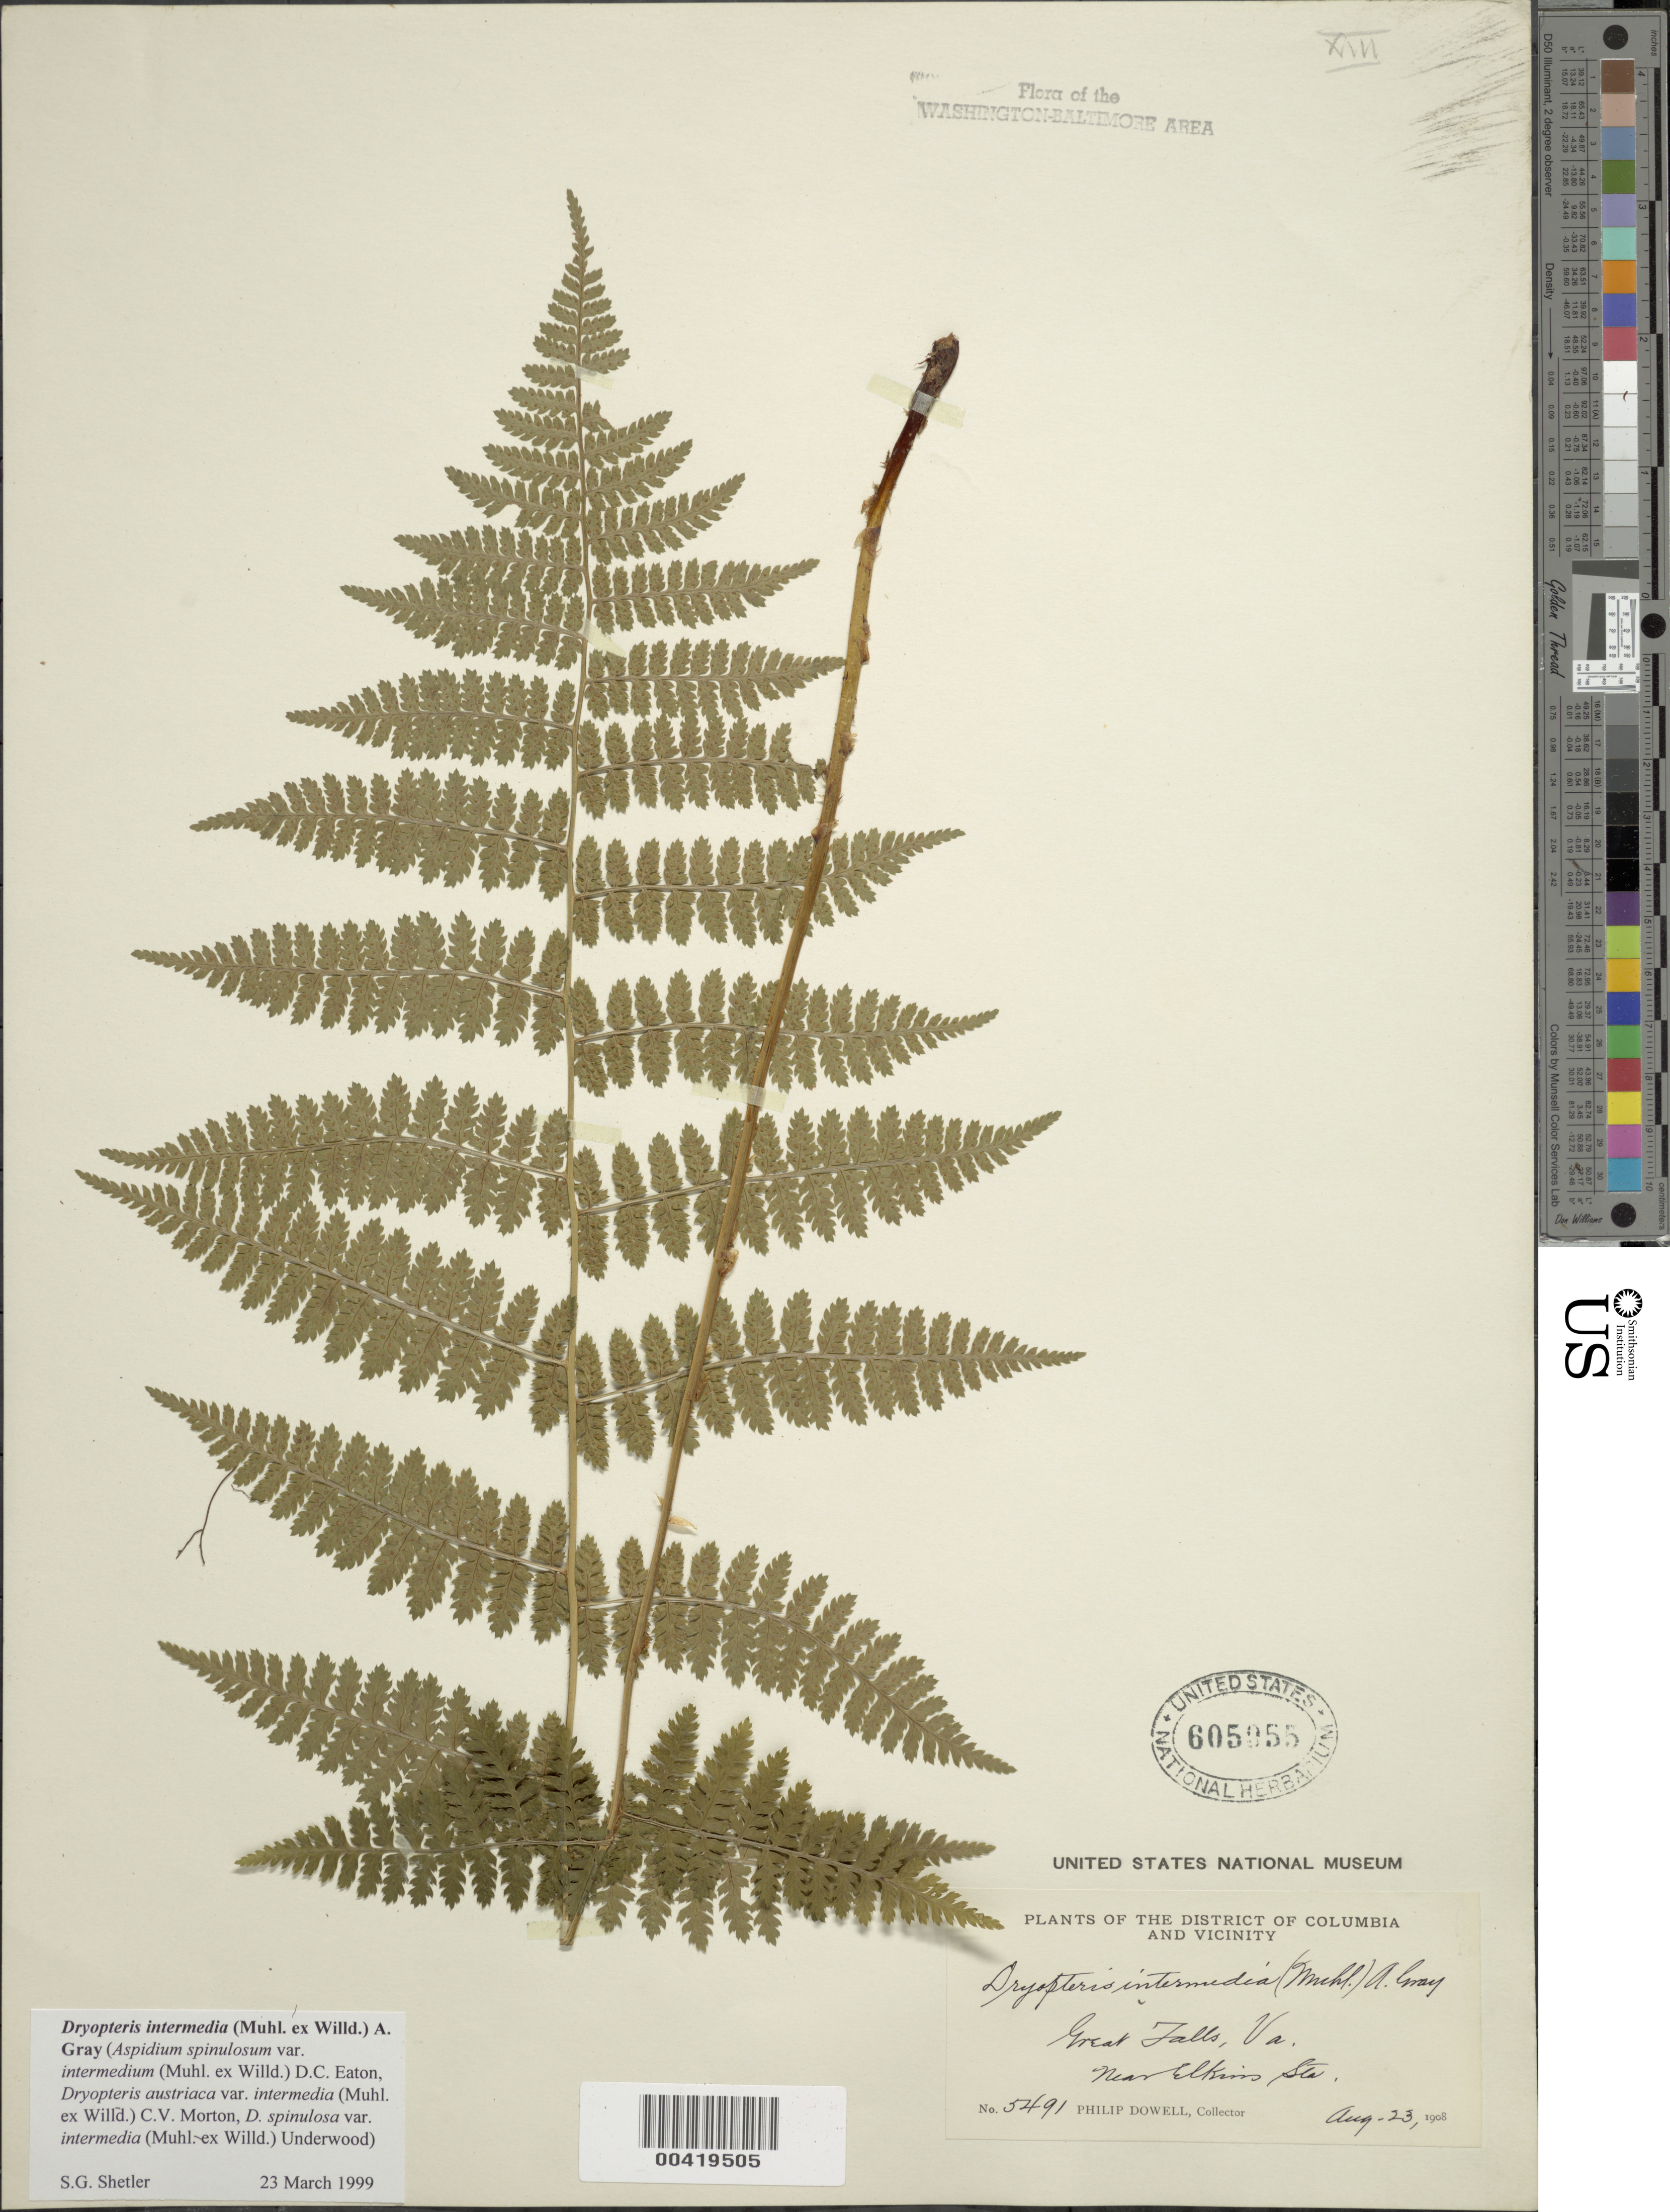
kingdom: Plantae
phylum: Tracheophyta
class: Polypodiopsida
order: Polypodiales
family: Dryopteridaceae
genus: Dryopteris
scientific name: Dryopteris intermedia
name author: (Muhl.) A. Gray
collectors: P. Dowell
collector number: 5491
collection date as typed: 23 Aug 1908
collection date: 1908-08-23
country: United States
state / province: Virginia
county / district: Fairfax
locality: Great Falls, near Elkins Station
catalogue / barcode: US 605955